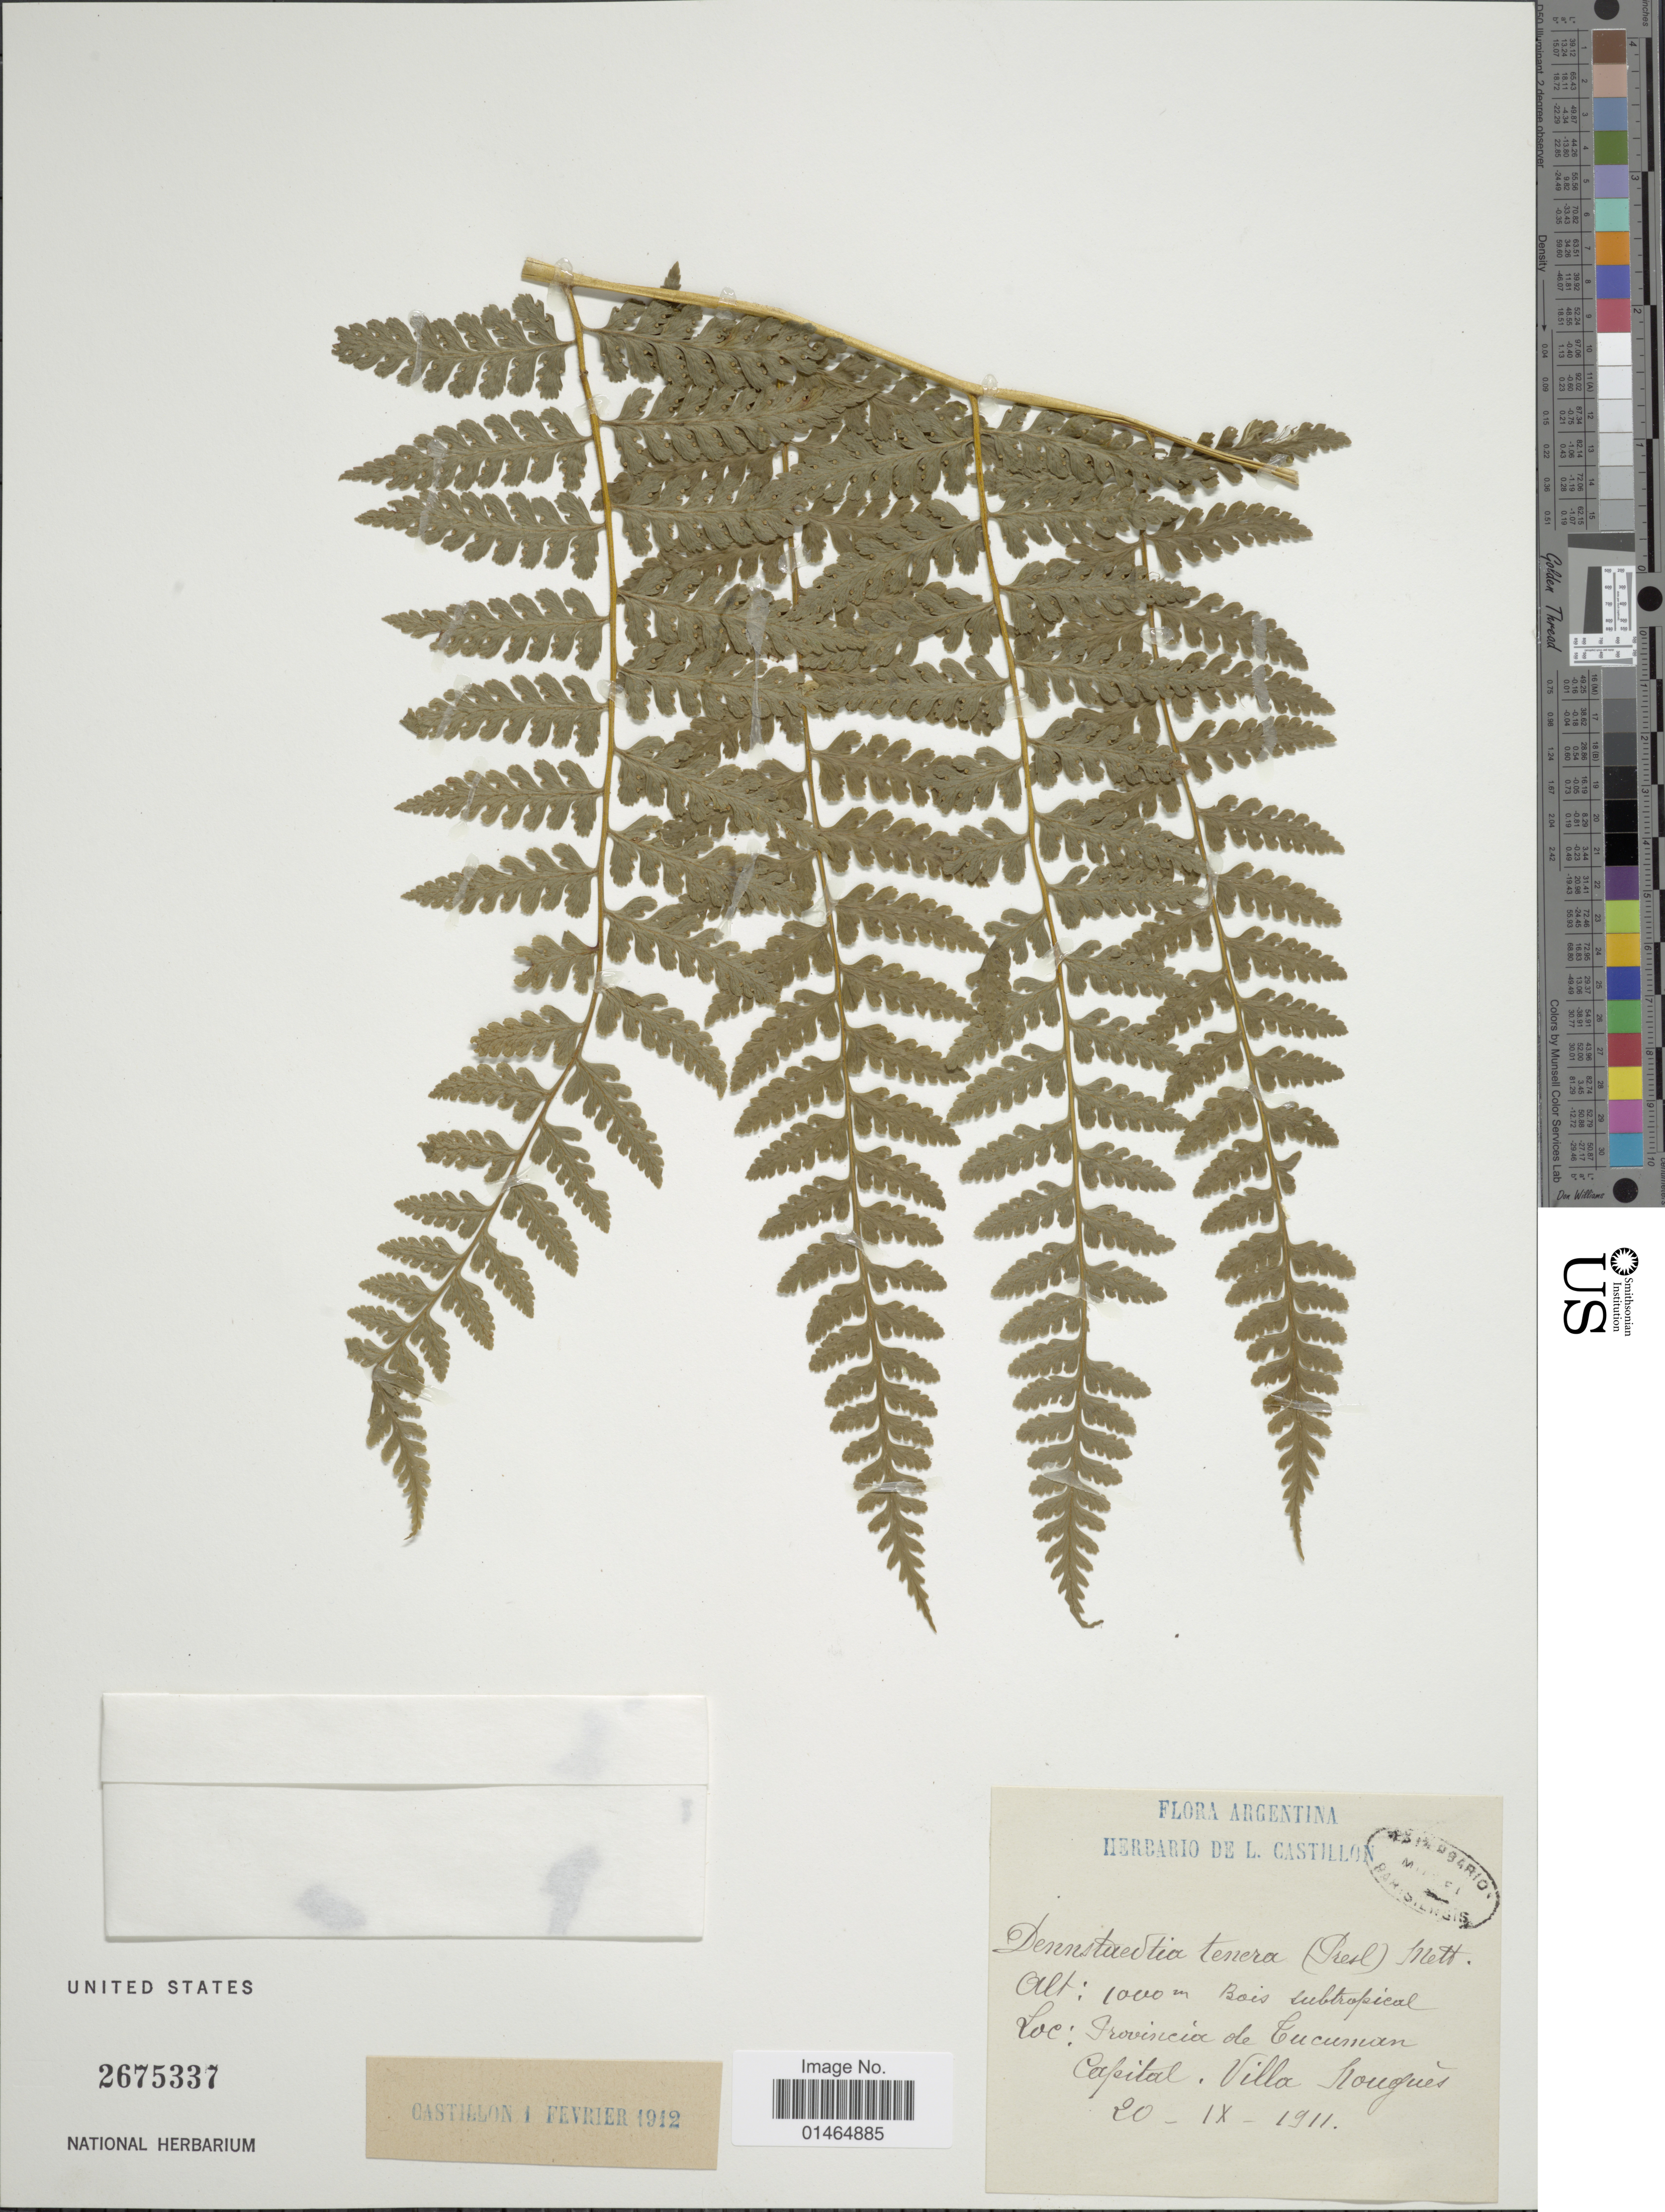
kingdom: Plantae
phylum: Tracheophyta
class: Polypodiopsida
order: Polypodiales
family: Dennstaedtiaceae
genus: Dennstaedtia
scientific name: Dennstaedtia globulifera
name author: (Poir.) Hieron.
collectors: ex herb. L. Castillon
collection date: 1911-09-20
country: Argentina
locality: Provincia de Cucuman. Capital: Villa Nouguès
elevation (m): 1000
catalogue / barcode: US 2675337